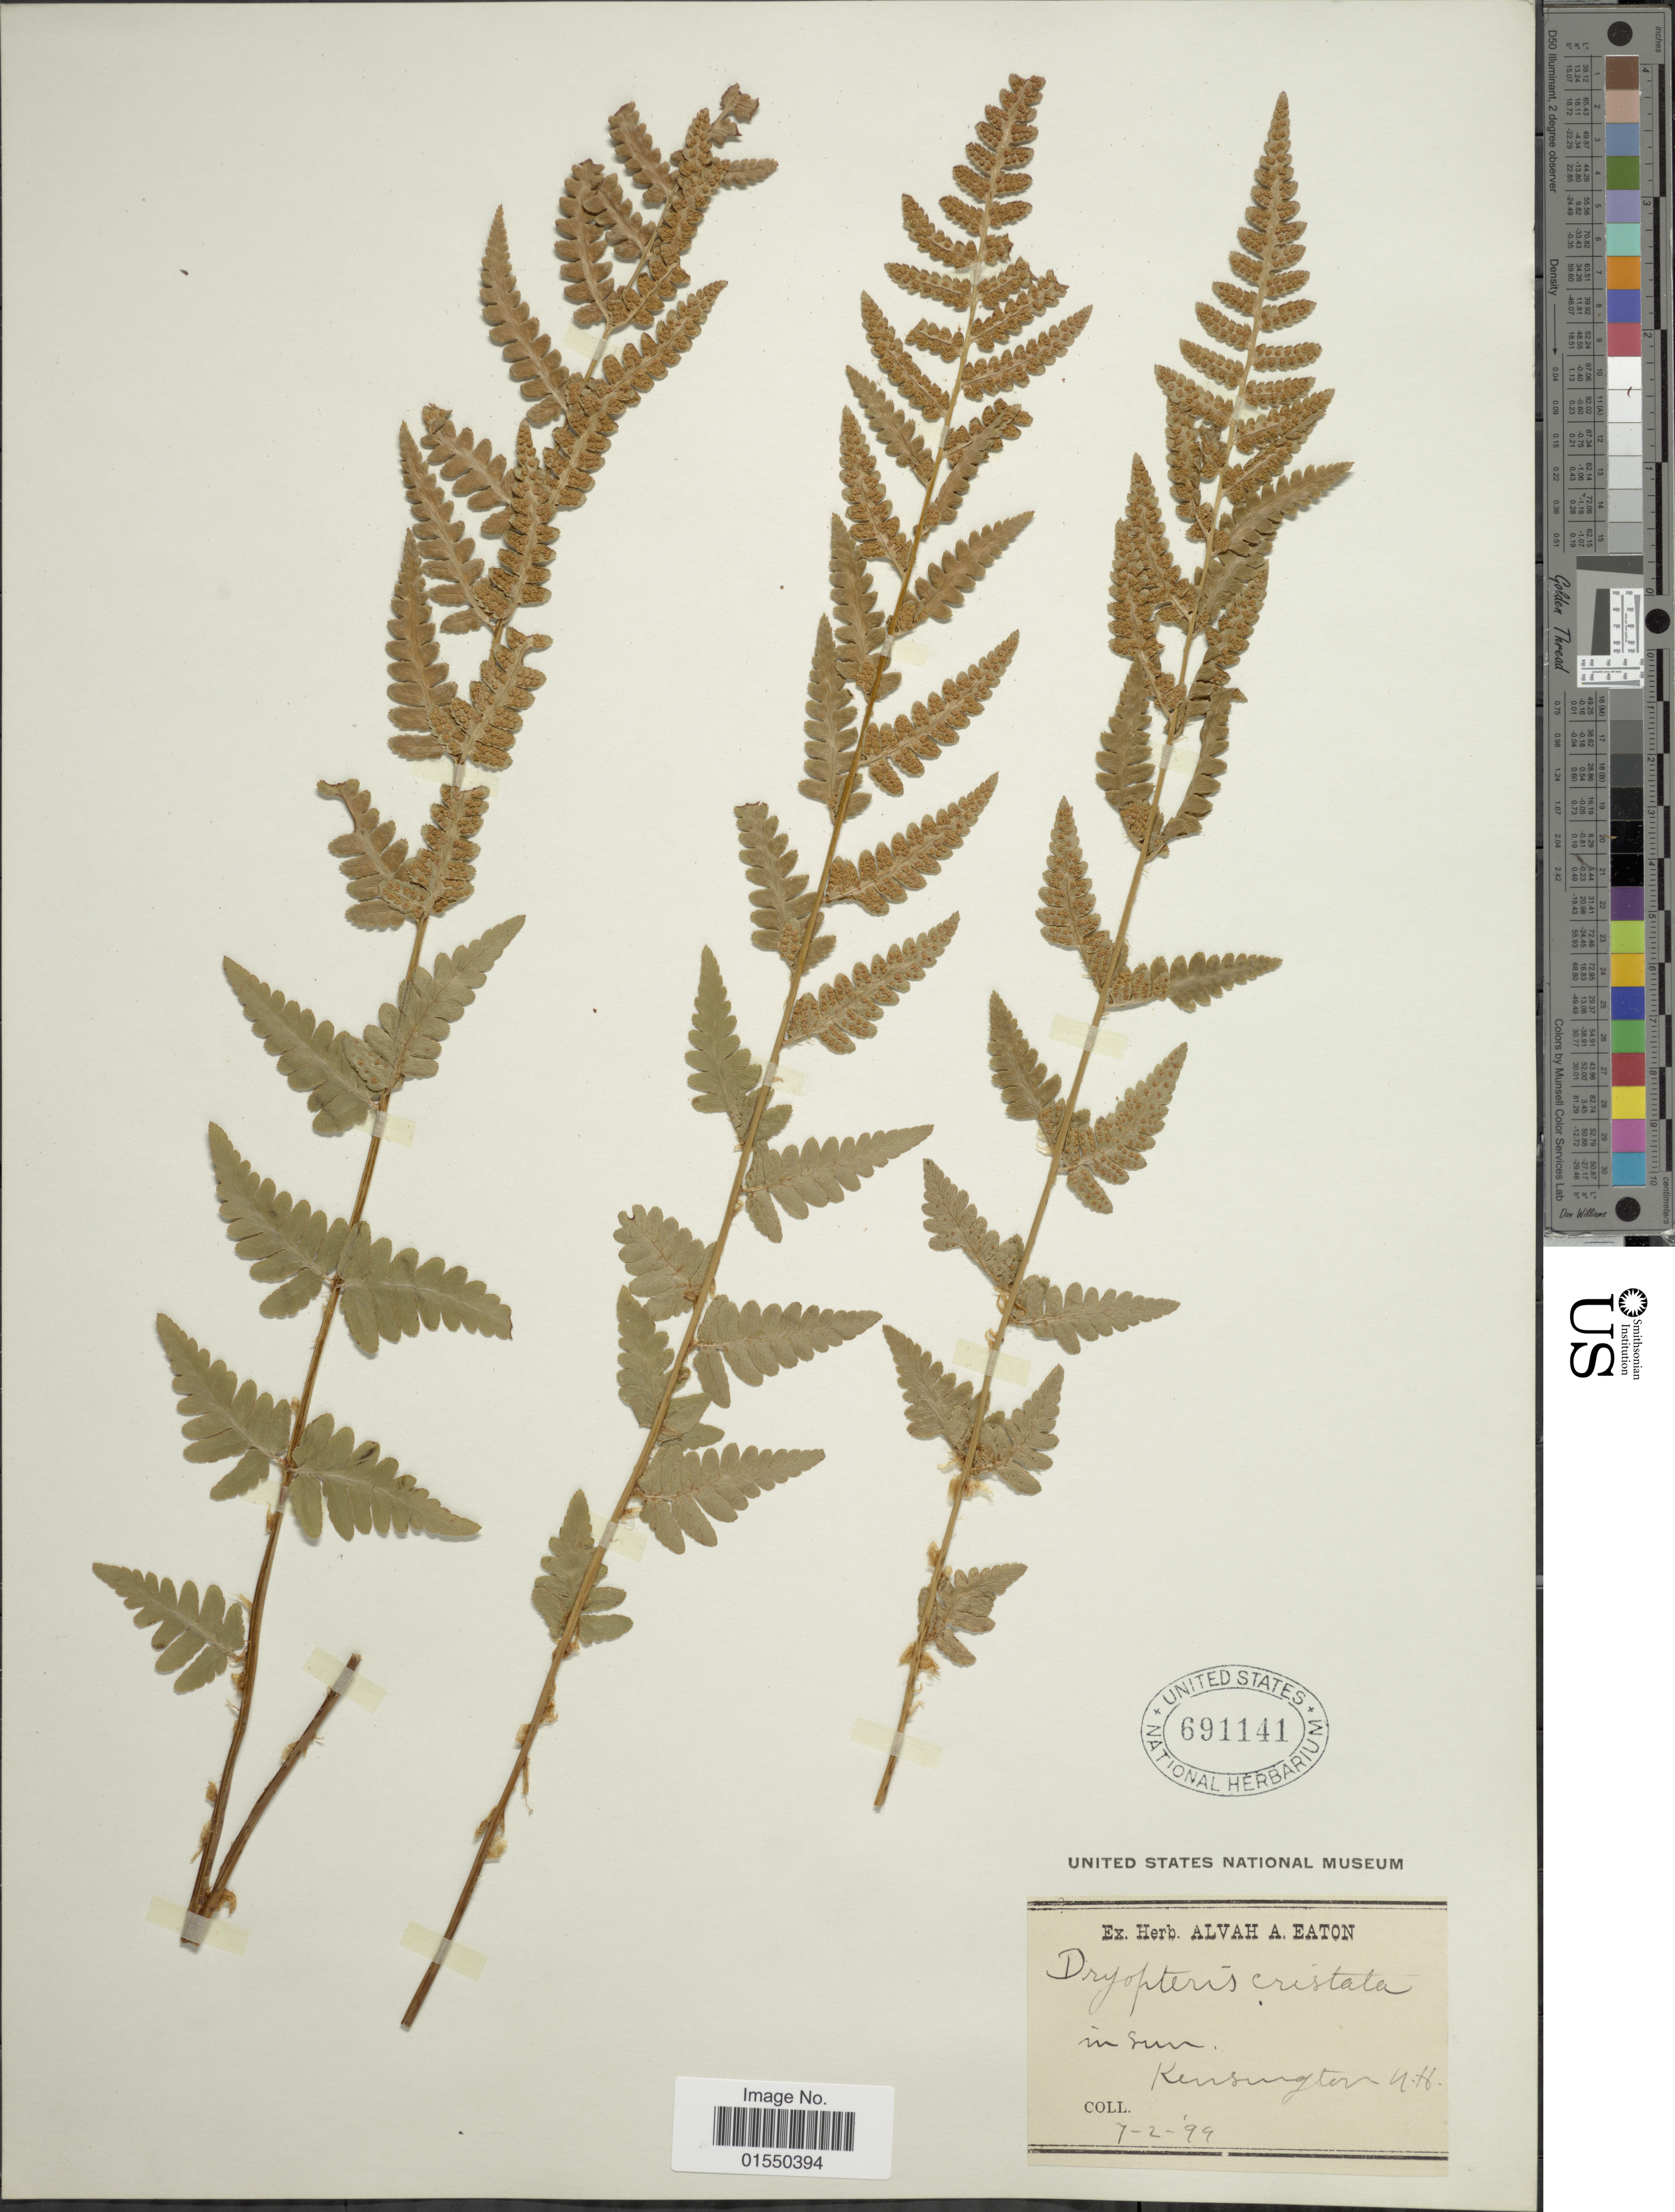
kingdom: Plantae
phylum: Tracheophyta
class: Polypodiopsida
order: Polypodiales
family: Dryopteridaceae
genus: Dryopteris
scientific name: Dryopteris cristata var. spinulosa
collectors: ex herb. Alvah A. Eaton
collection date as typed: Transcribed d/m/y: 2/7/99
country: United States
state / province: New Hampshire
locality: Kensington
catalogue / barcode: US 691141